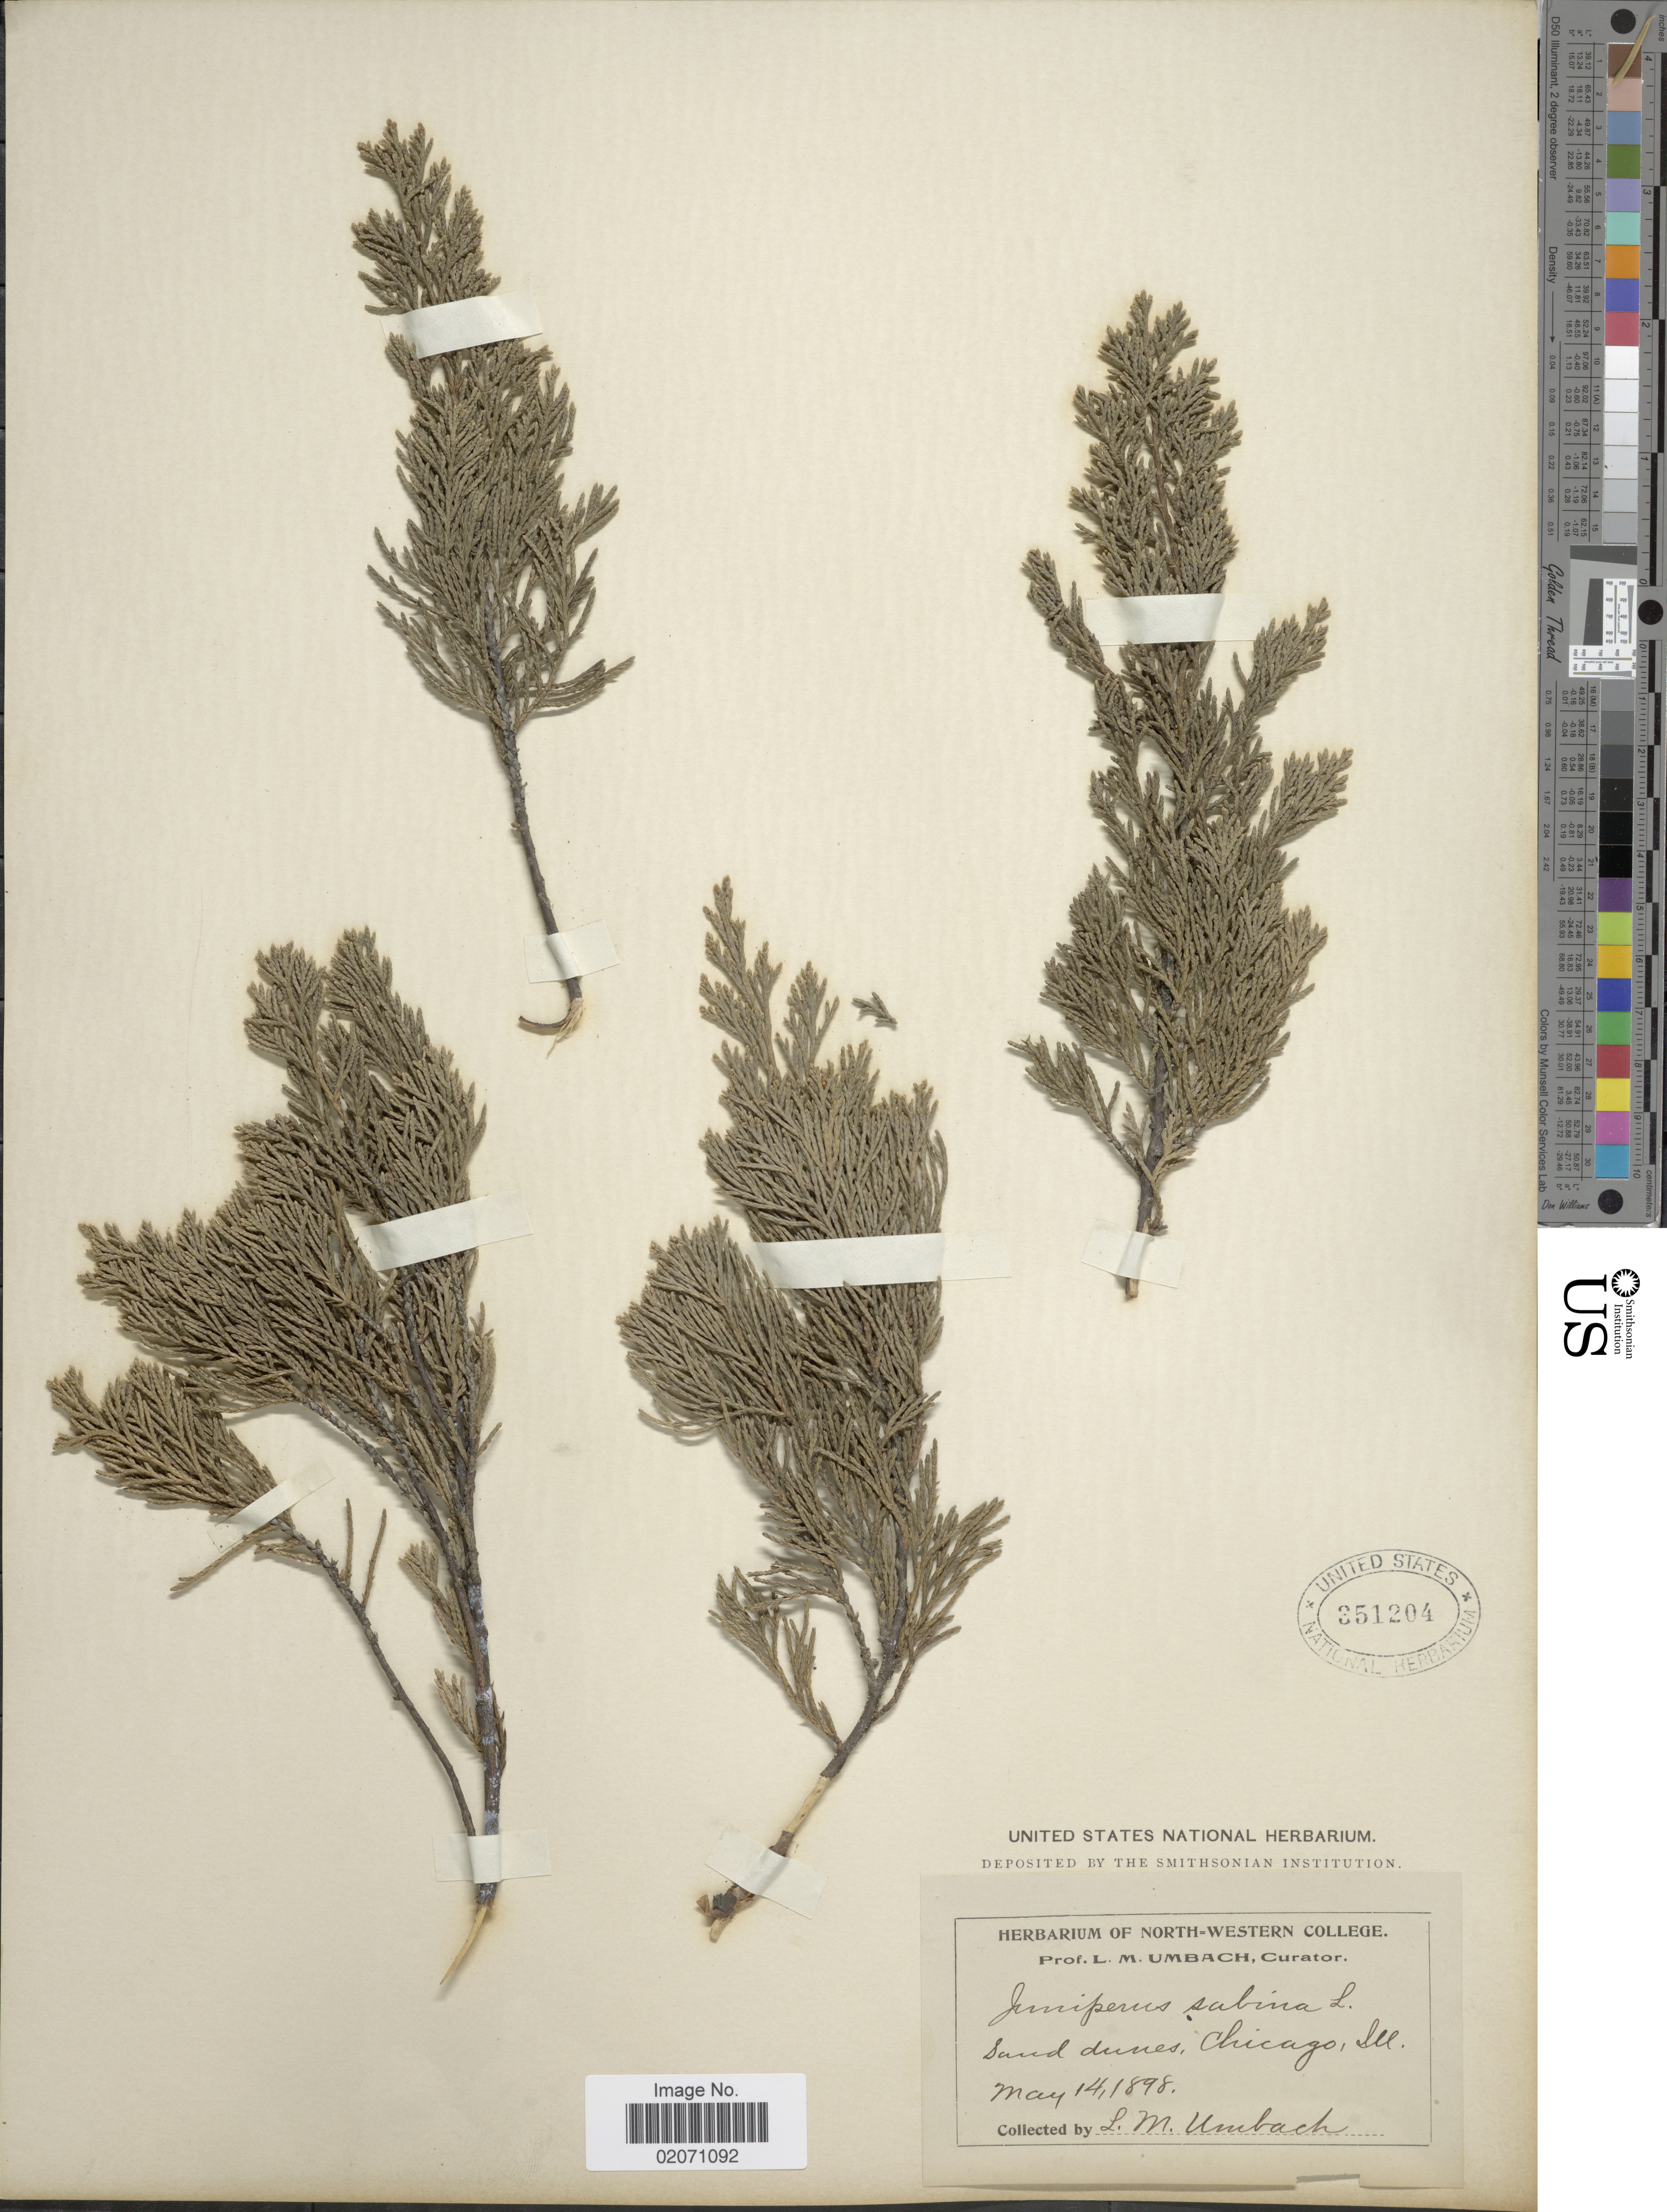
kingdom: Plantae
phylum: Tracheophyta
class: Pinopsida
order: Pinales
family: Cupressaceae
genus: Juniperus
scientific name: Juniperus horizontalis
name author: Moench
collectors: L. M. Umbach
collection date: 1898-05-14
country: United States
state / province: Illinois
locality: Chicago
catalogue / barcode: US 351204